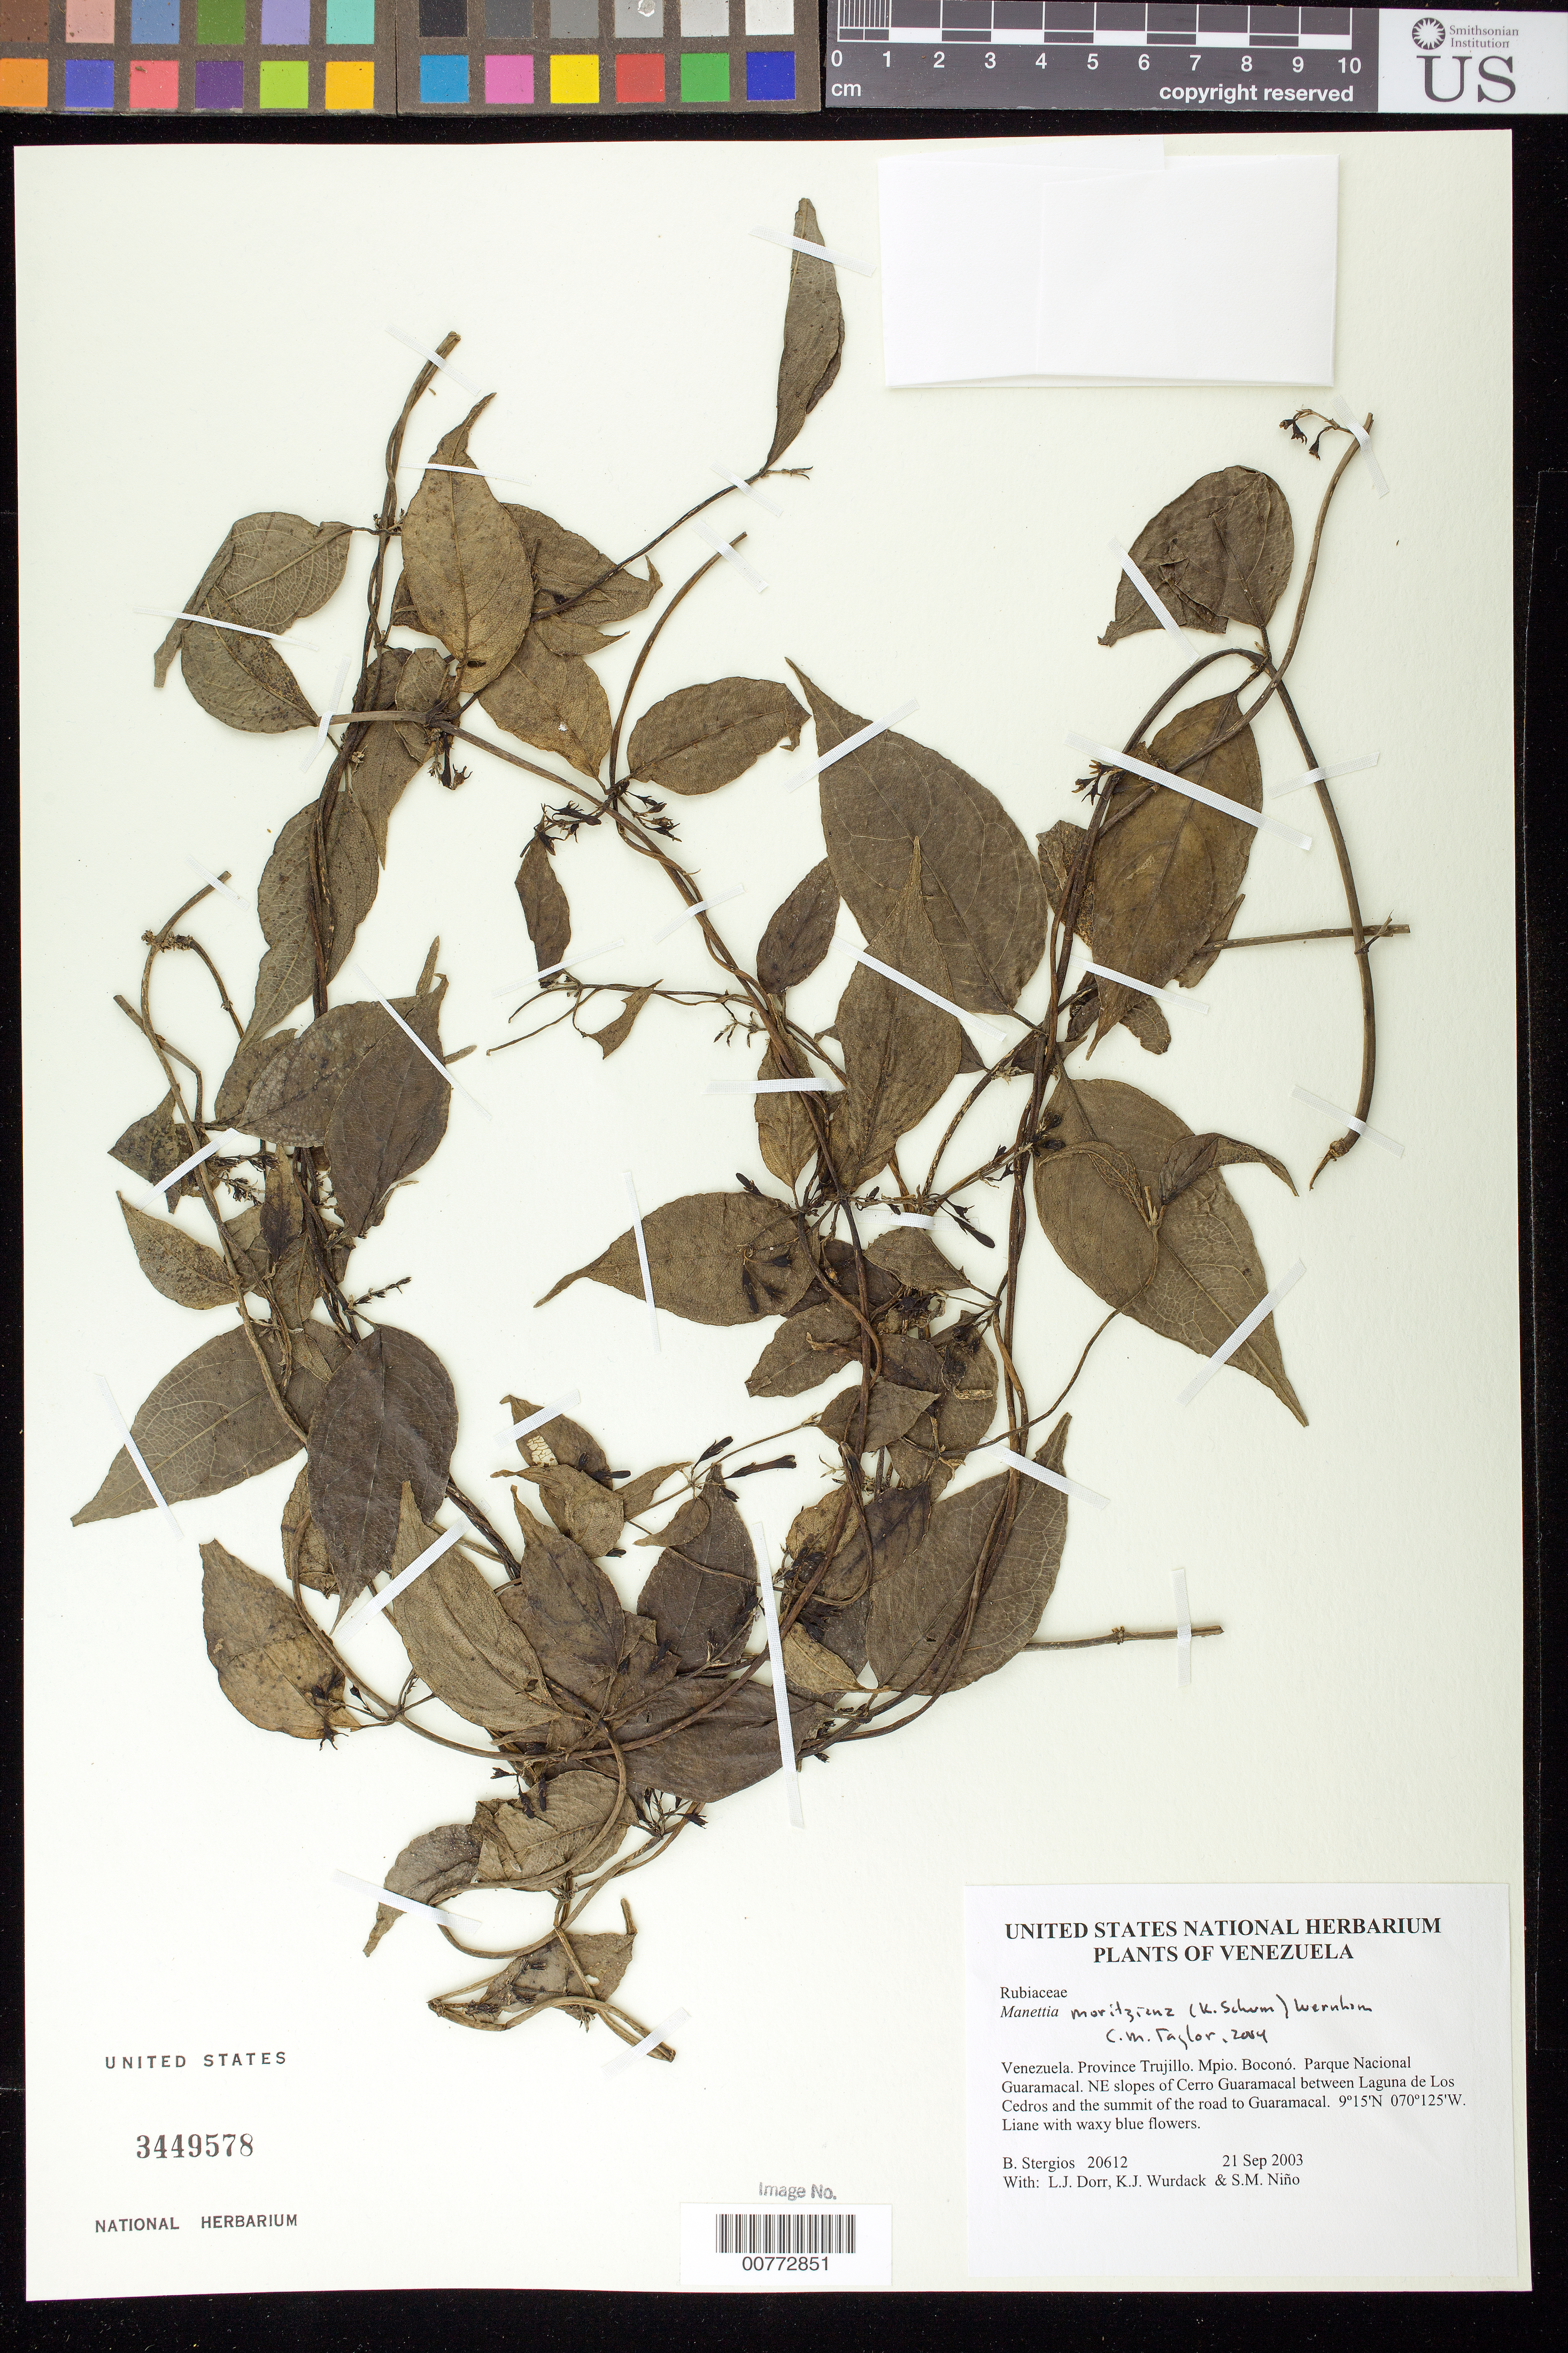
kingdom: Plantae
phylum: Tracheophyta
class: Magnoliopsida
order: Gentianales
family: Rubiaceae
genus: Manettia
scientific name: Manettia moritziana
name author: (K. Schum.) Wernham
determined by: Taylor, Charlotte M.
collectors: B. G. Stergios, L. J. Dorr, K. Wurdack & S. M. Niño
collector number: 20612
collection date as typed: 21 Sep 2003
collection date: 2003-09-21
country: Venezuela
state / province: Trujillo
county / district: Boconó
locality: Parque Nacional Guaramacal. NE slopes of Cerro Guaramacal between Laguna de Los Cedros and the summit of the road to Guaramacal.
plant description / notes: F, K, MO, PORT, US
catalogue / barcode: US 3449578